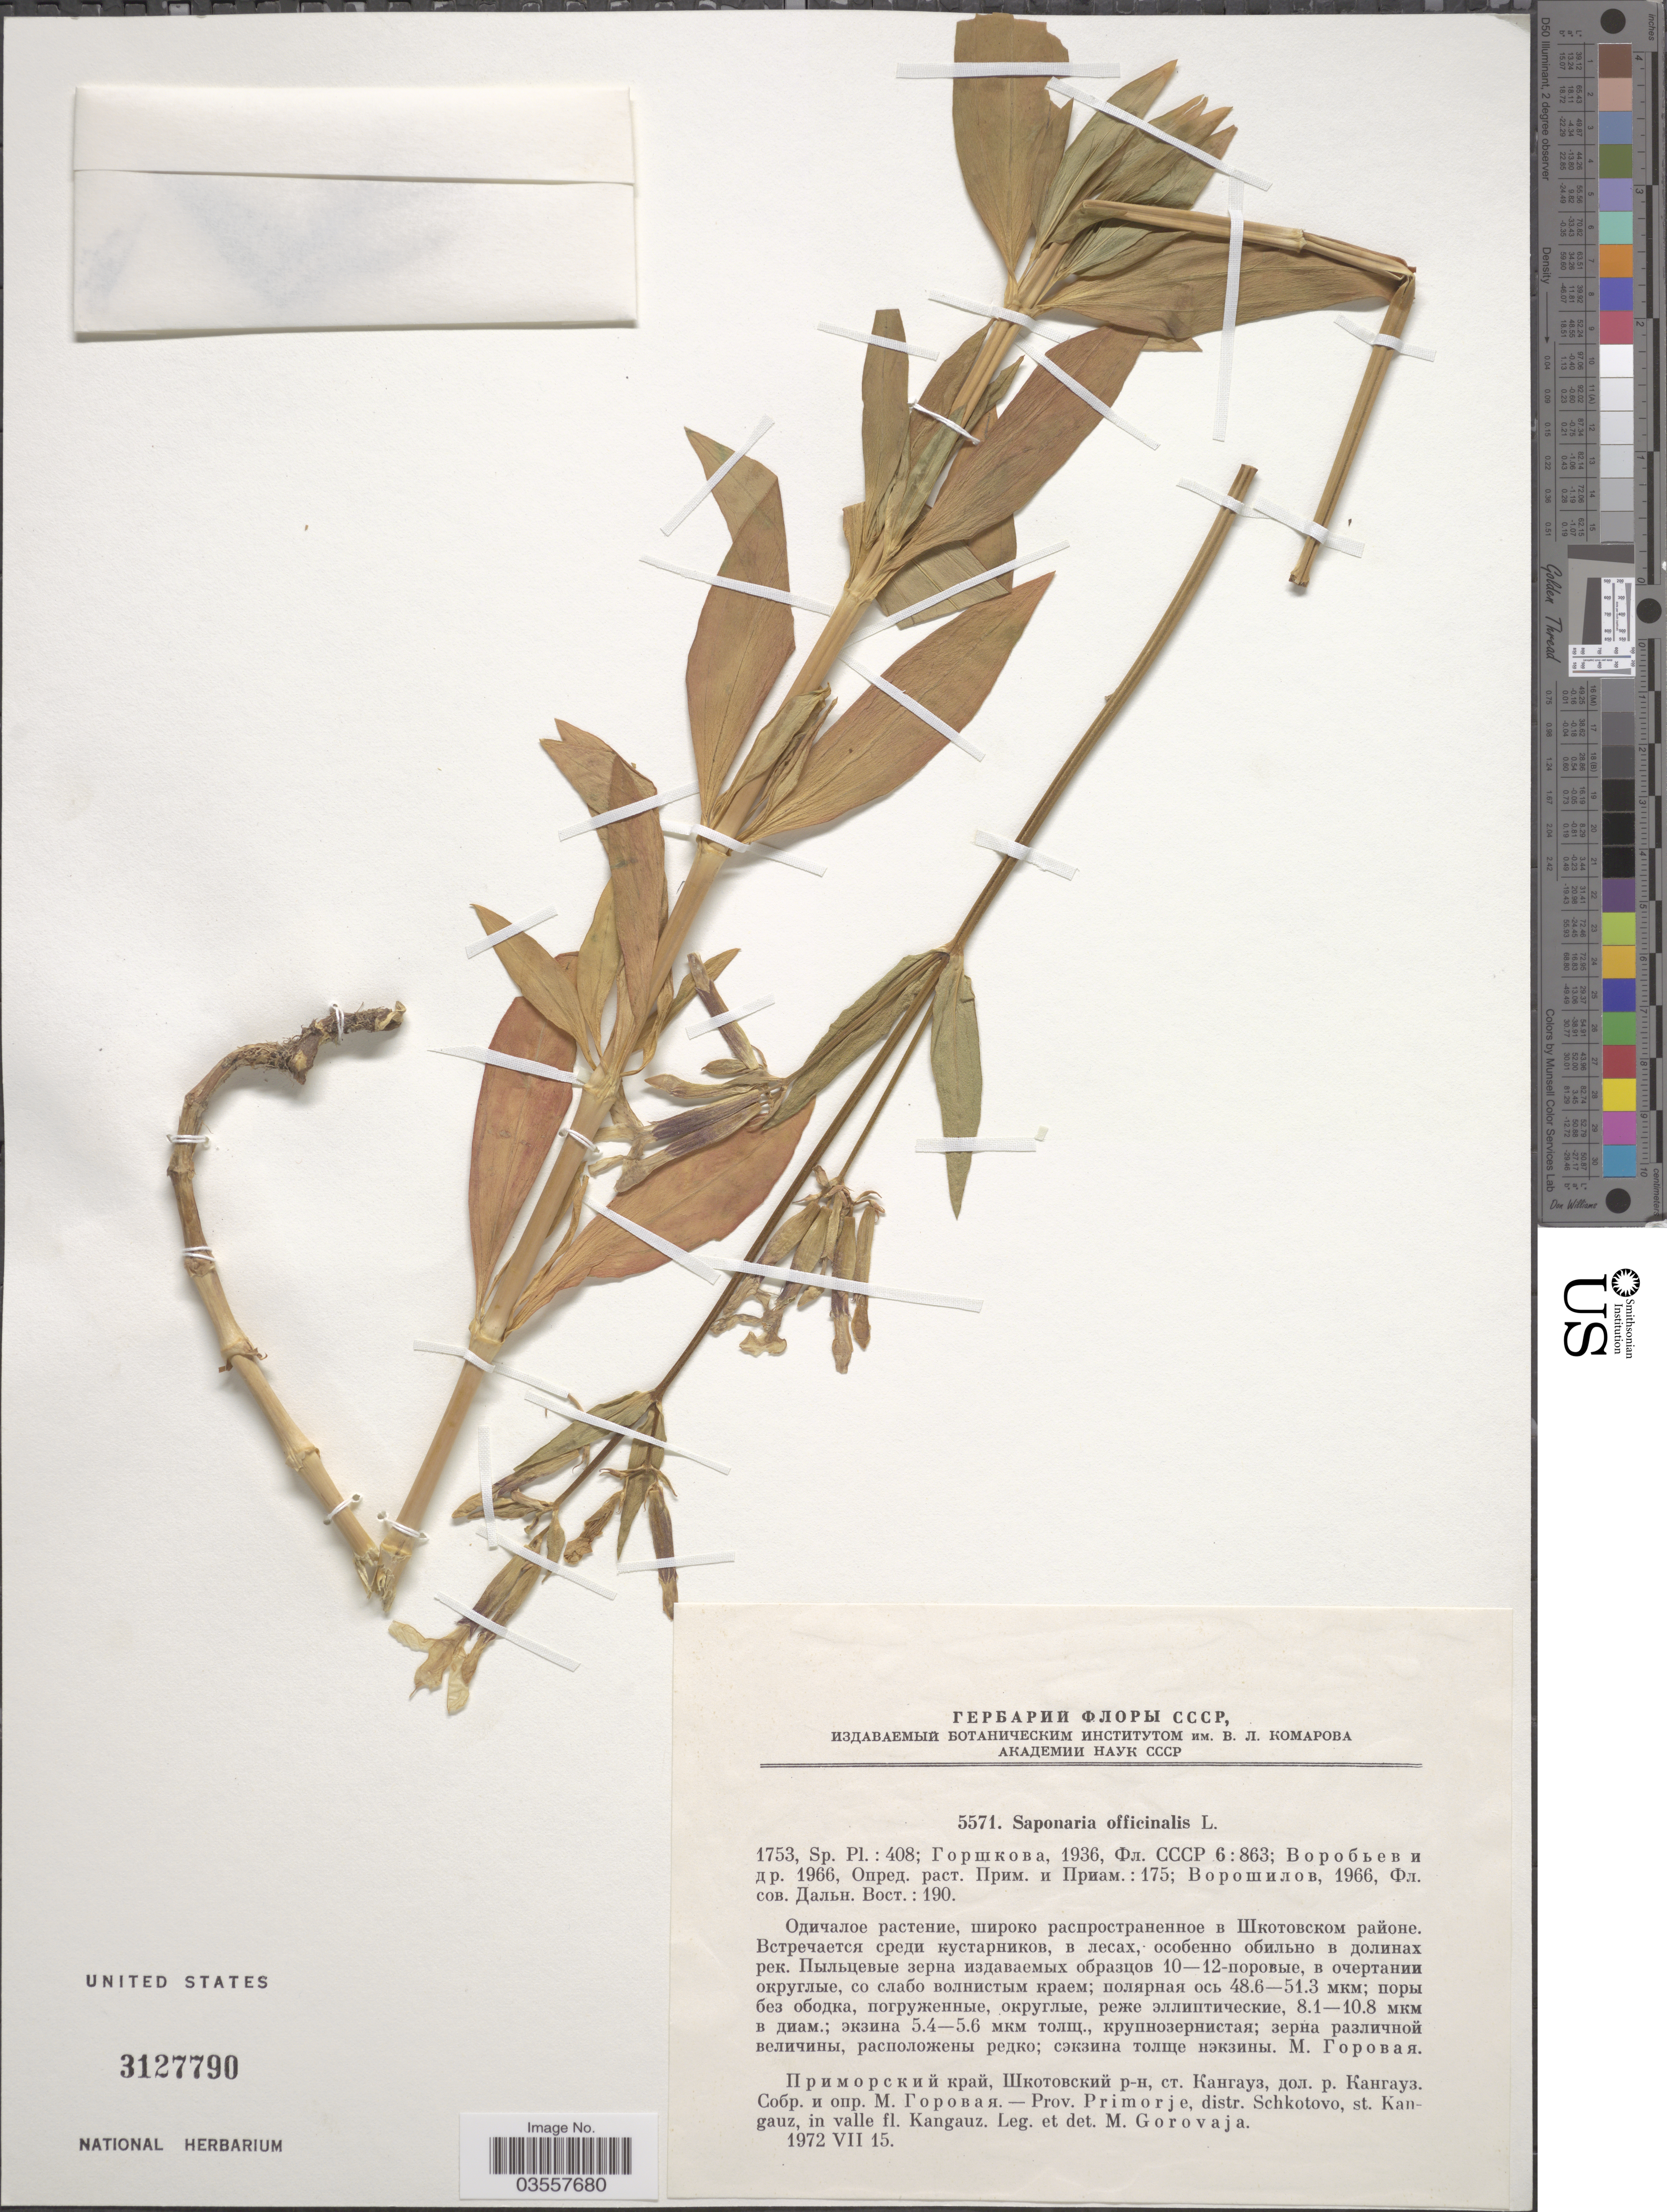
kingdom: Plantae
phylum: Tracheophyta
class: Magnoliopsida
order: Caryophyllales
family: Caryophyllaceae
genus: Saponaria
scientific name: Saponaria officinalis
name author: L.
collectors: M. Gorovaja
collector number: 5571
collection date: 1972-07-15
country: Russian Federation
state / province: Primorsky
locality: Prov. Primorje, distr. Schkotovo, st. Kangauz, in valle fl. Kangauz.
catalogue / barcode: US 3127790